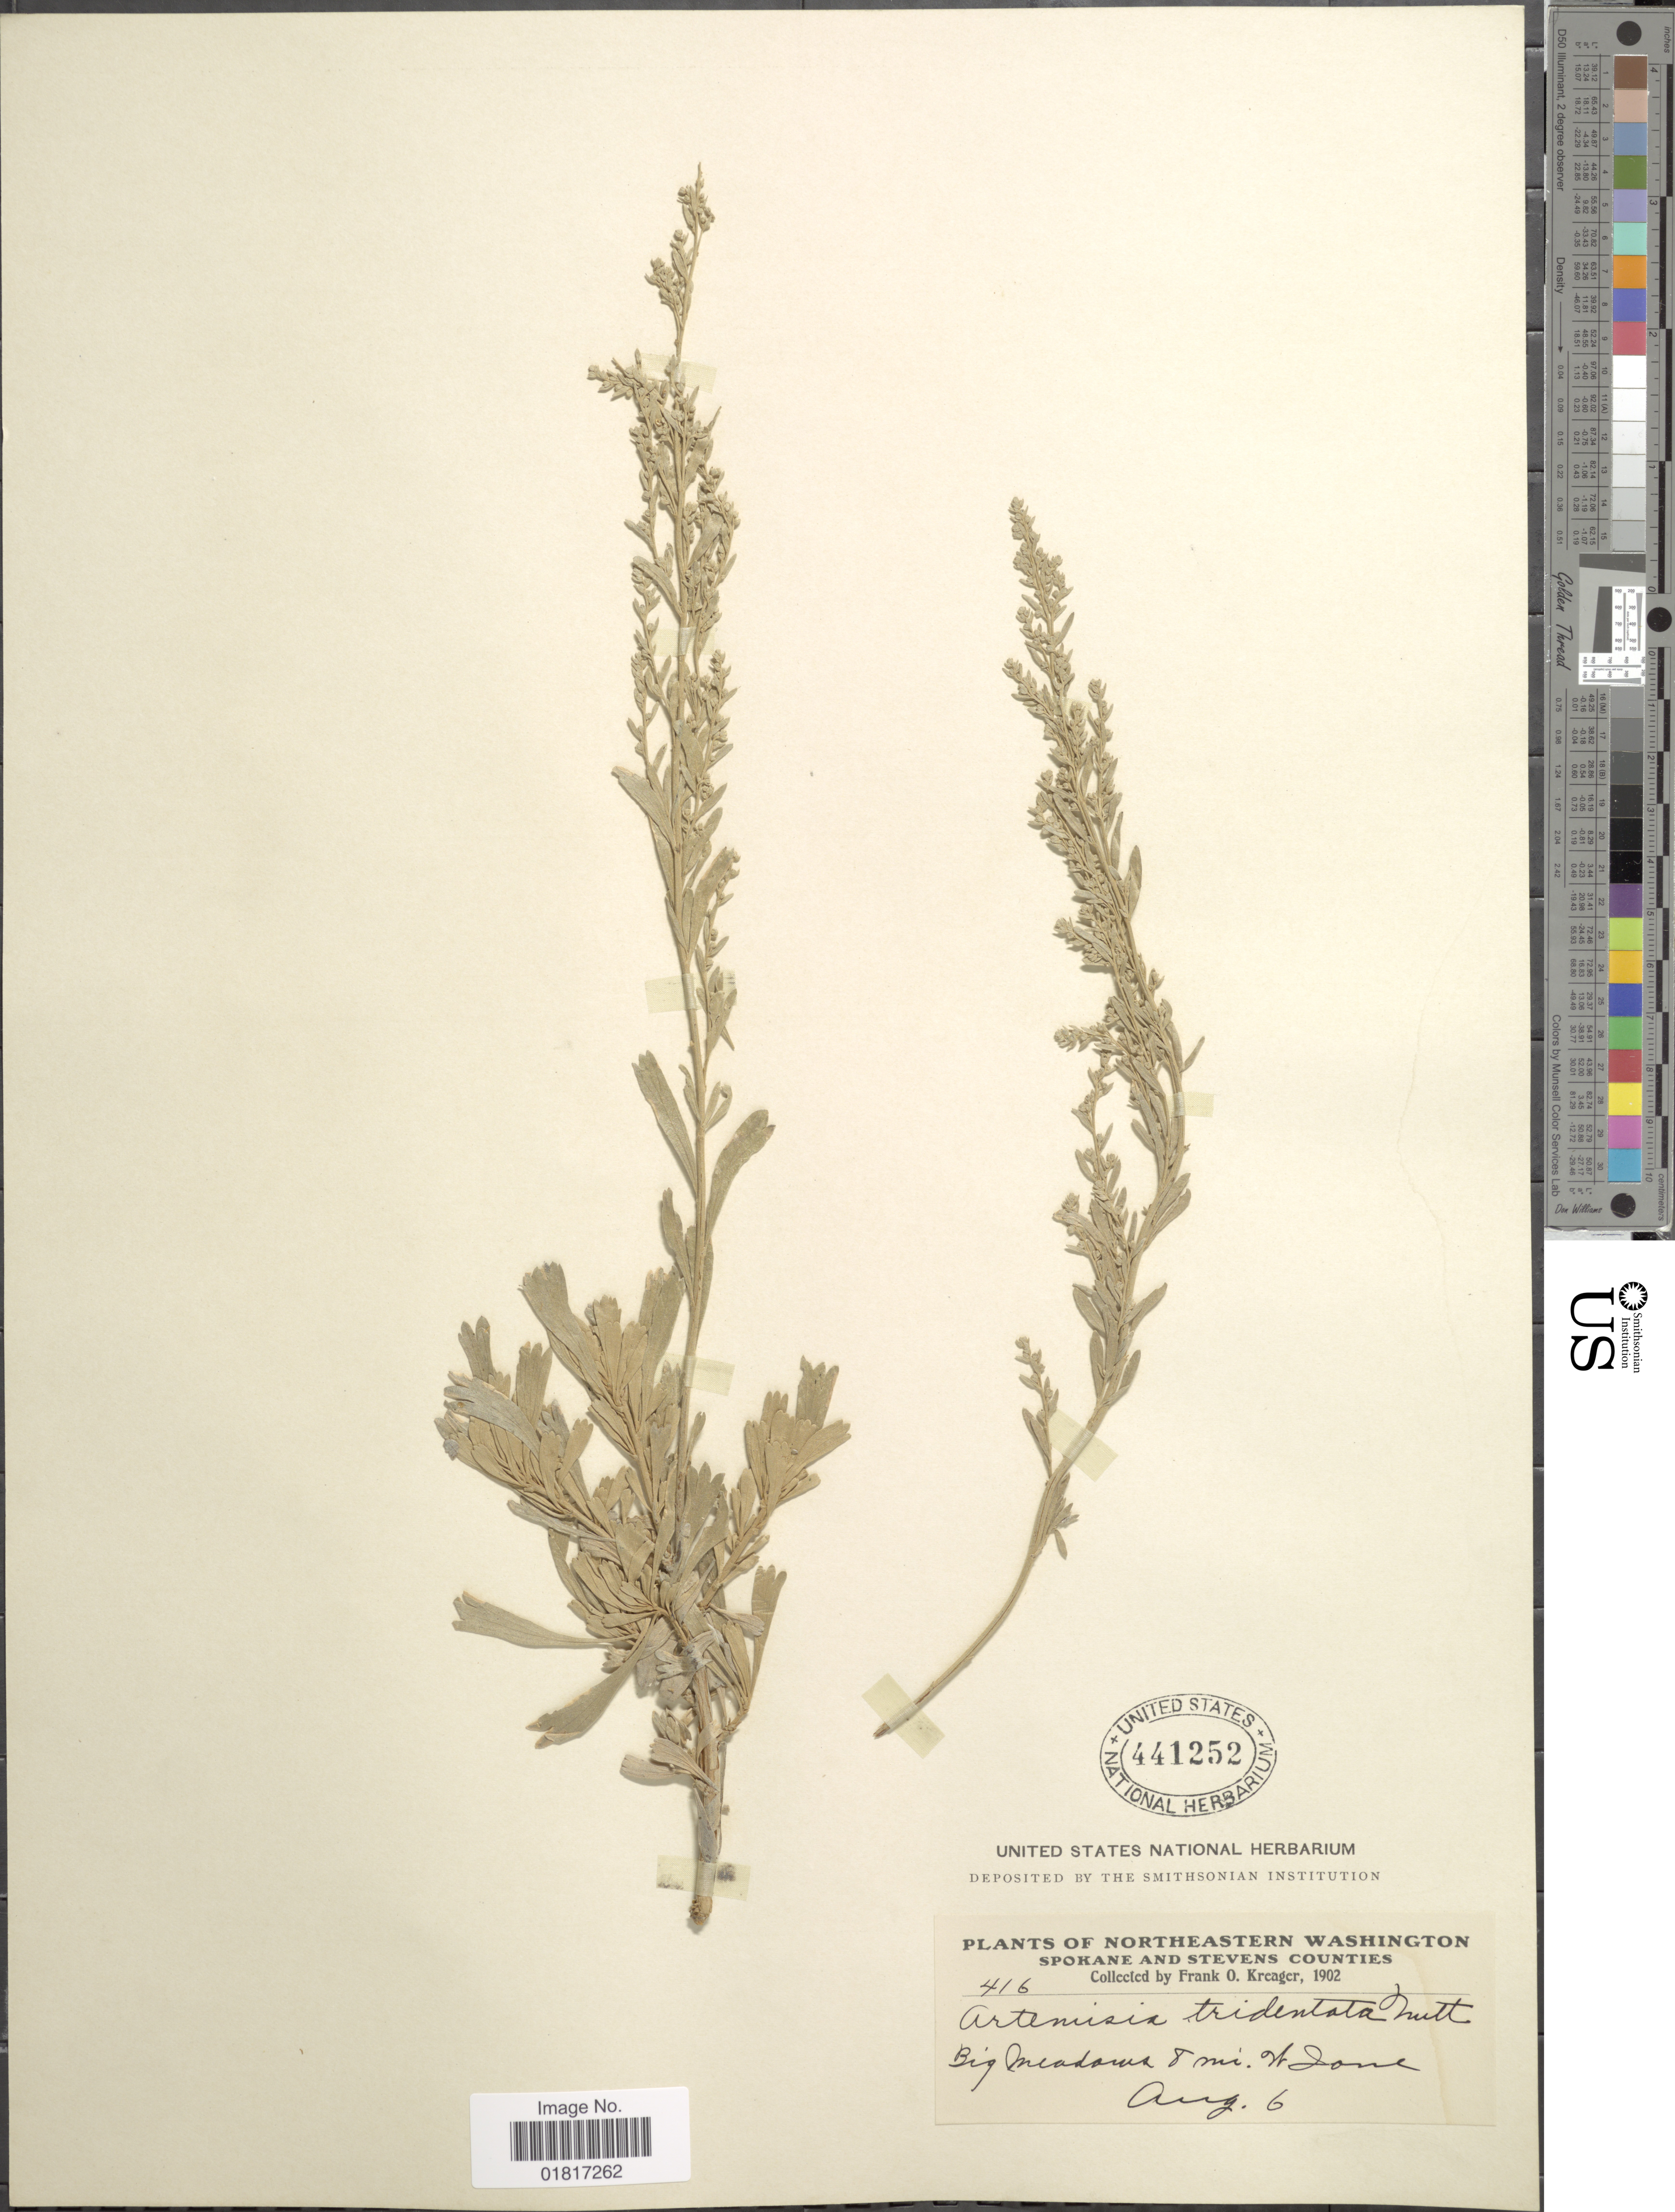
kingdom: Plantae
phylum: Tracheophyta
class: Magnoliopsida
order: Asterales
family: Asteraceae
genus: Artemisia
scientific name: Artemisia tridentata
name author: Nutt.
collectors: F. Kreager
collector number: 416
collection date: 1902-08-06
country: United States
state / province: Washington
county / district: Spokane / Stevens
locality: Northeastern Washington, Spokane and Stevens Counties, Big Meadows 8 mi W. Jone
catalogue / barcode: US 441252